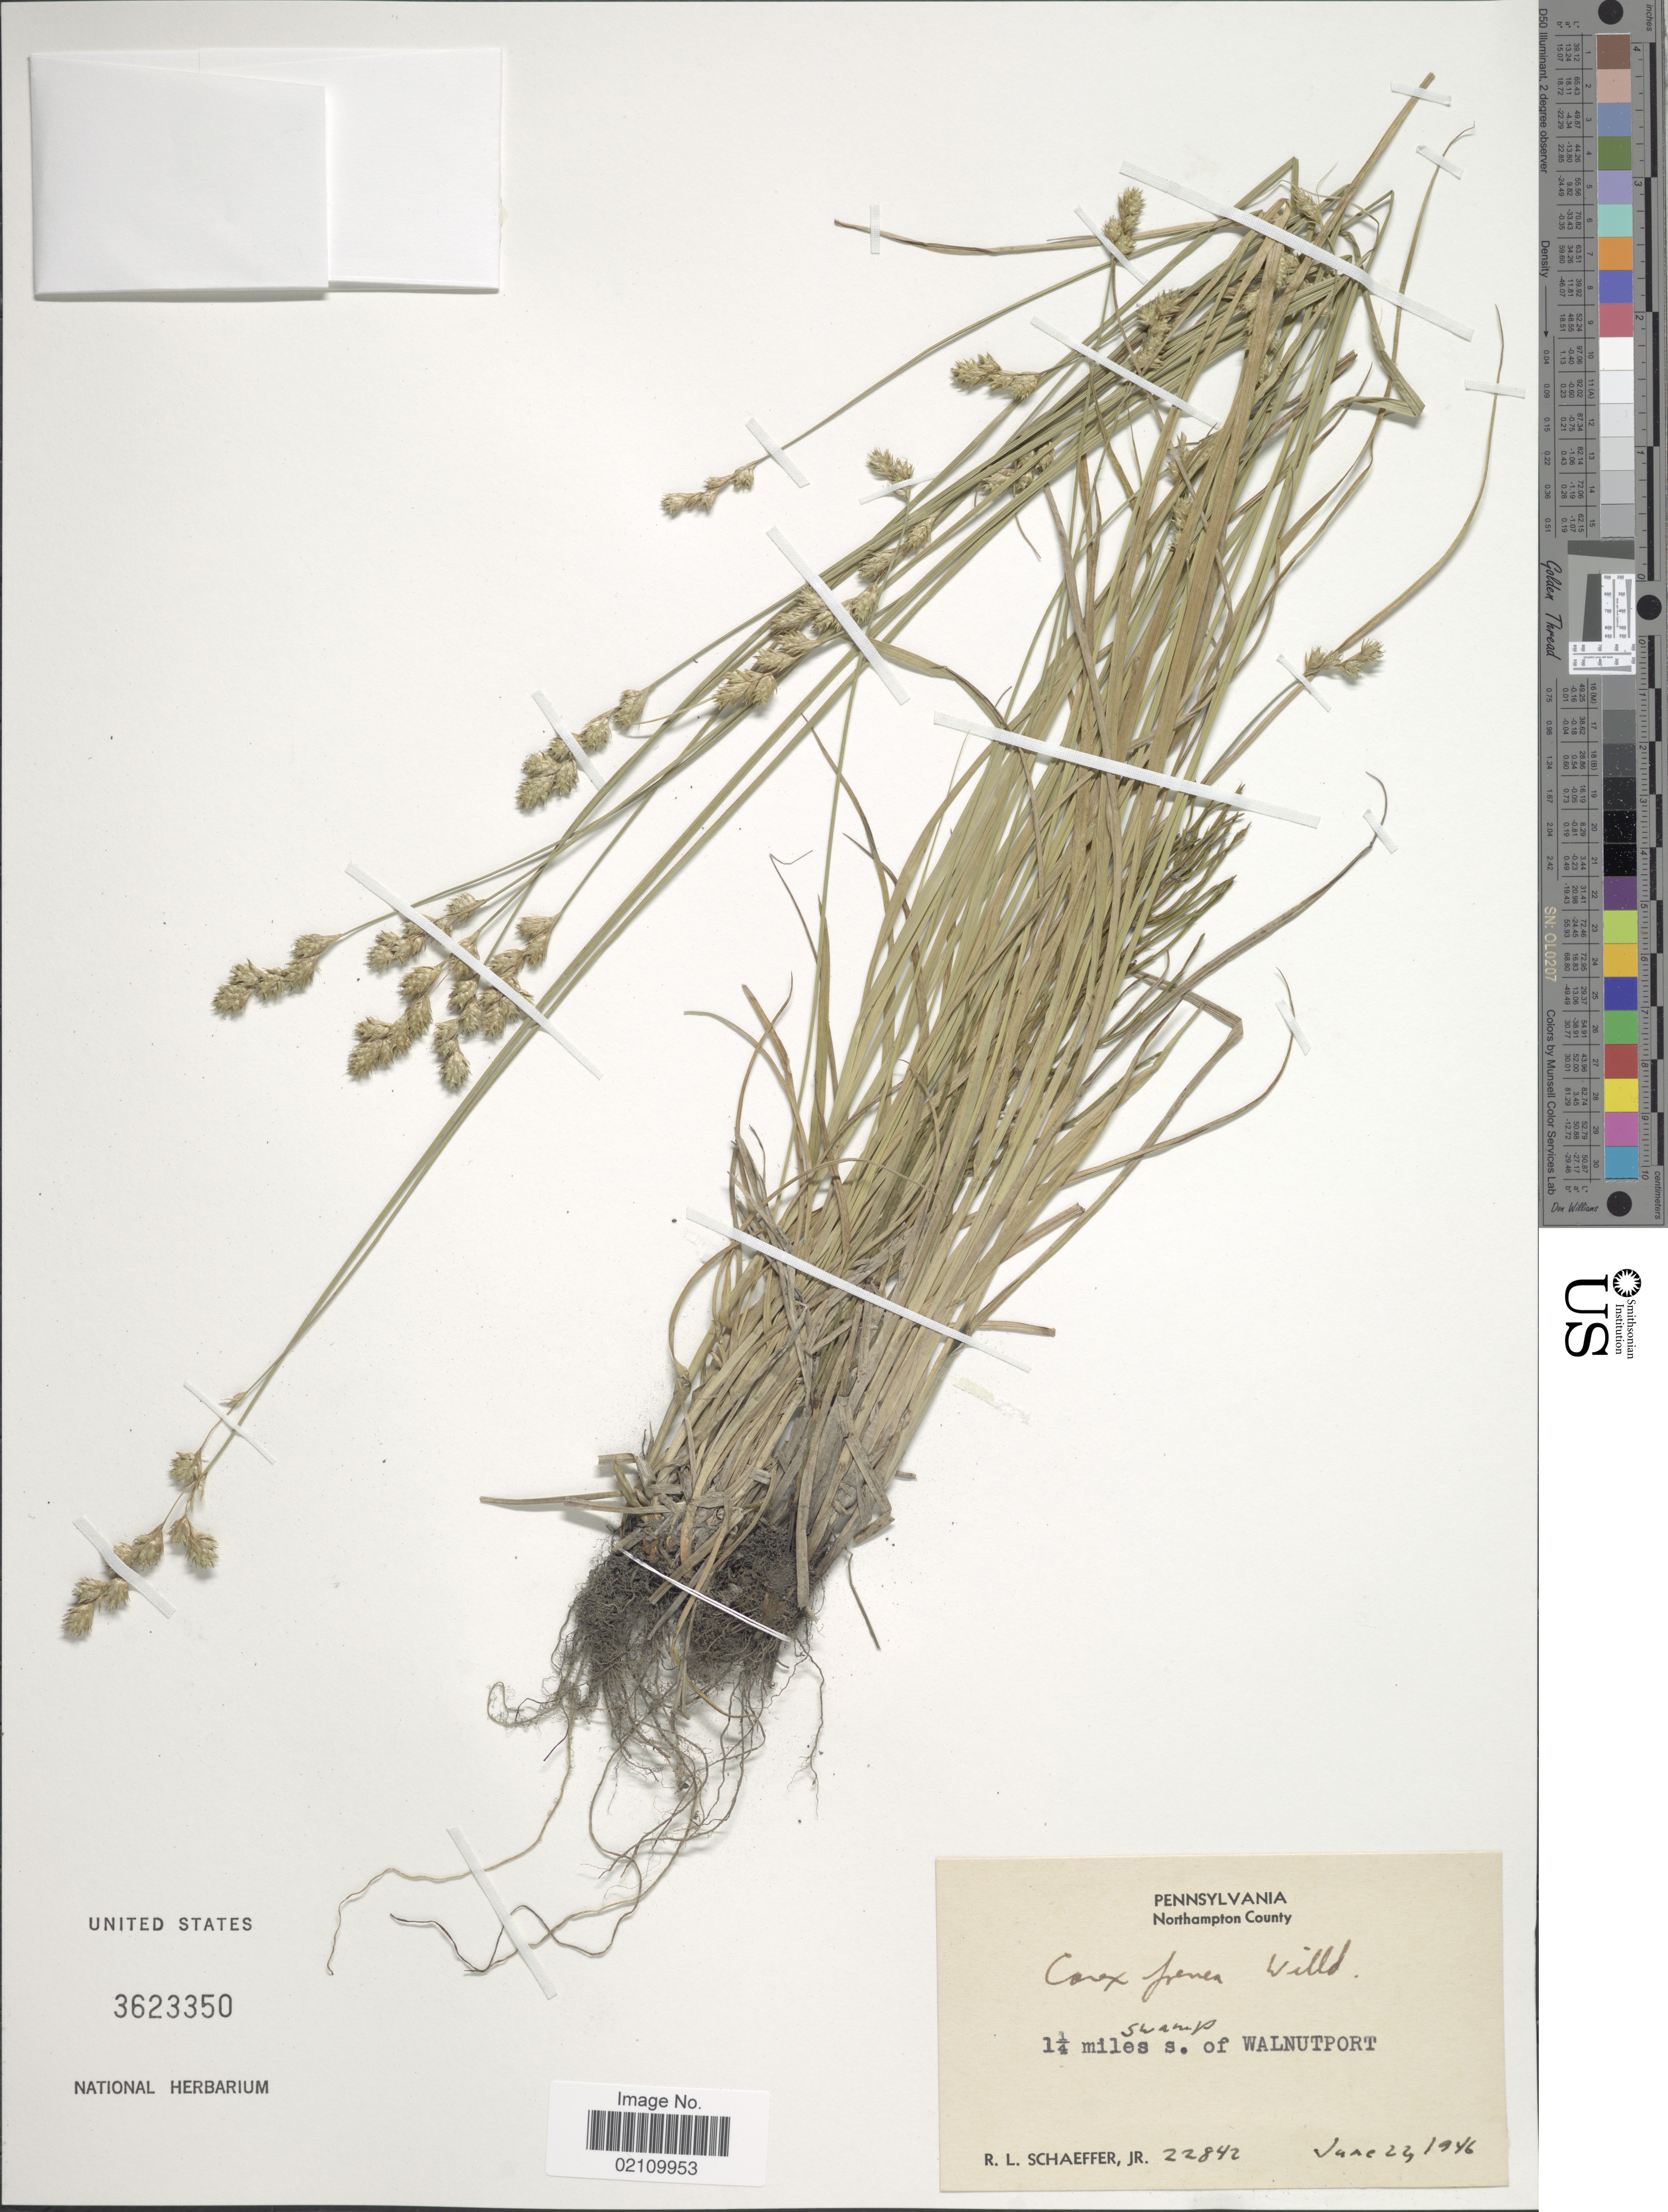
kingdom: Plantae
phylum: Tracheophyta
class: Liliopsida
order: Poales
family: Cyperaceae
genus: Carex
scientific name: Carex foenea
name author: Willd.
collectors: R. L. Schaeffer Jr.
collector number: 22842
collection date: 1946-06-22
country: United States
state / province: Pennsylvania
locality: Northampton County. Swales. 1 1/4 miles s. of Walnutport.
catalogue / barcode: US 3623350